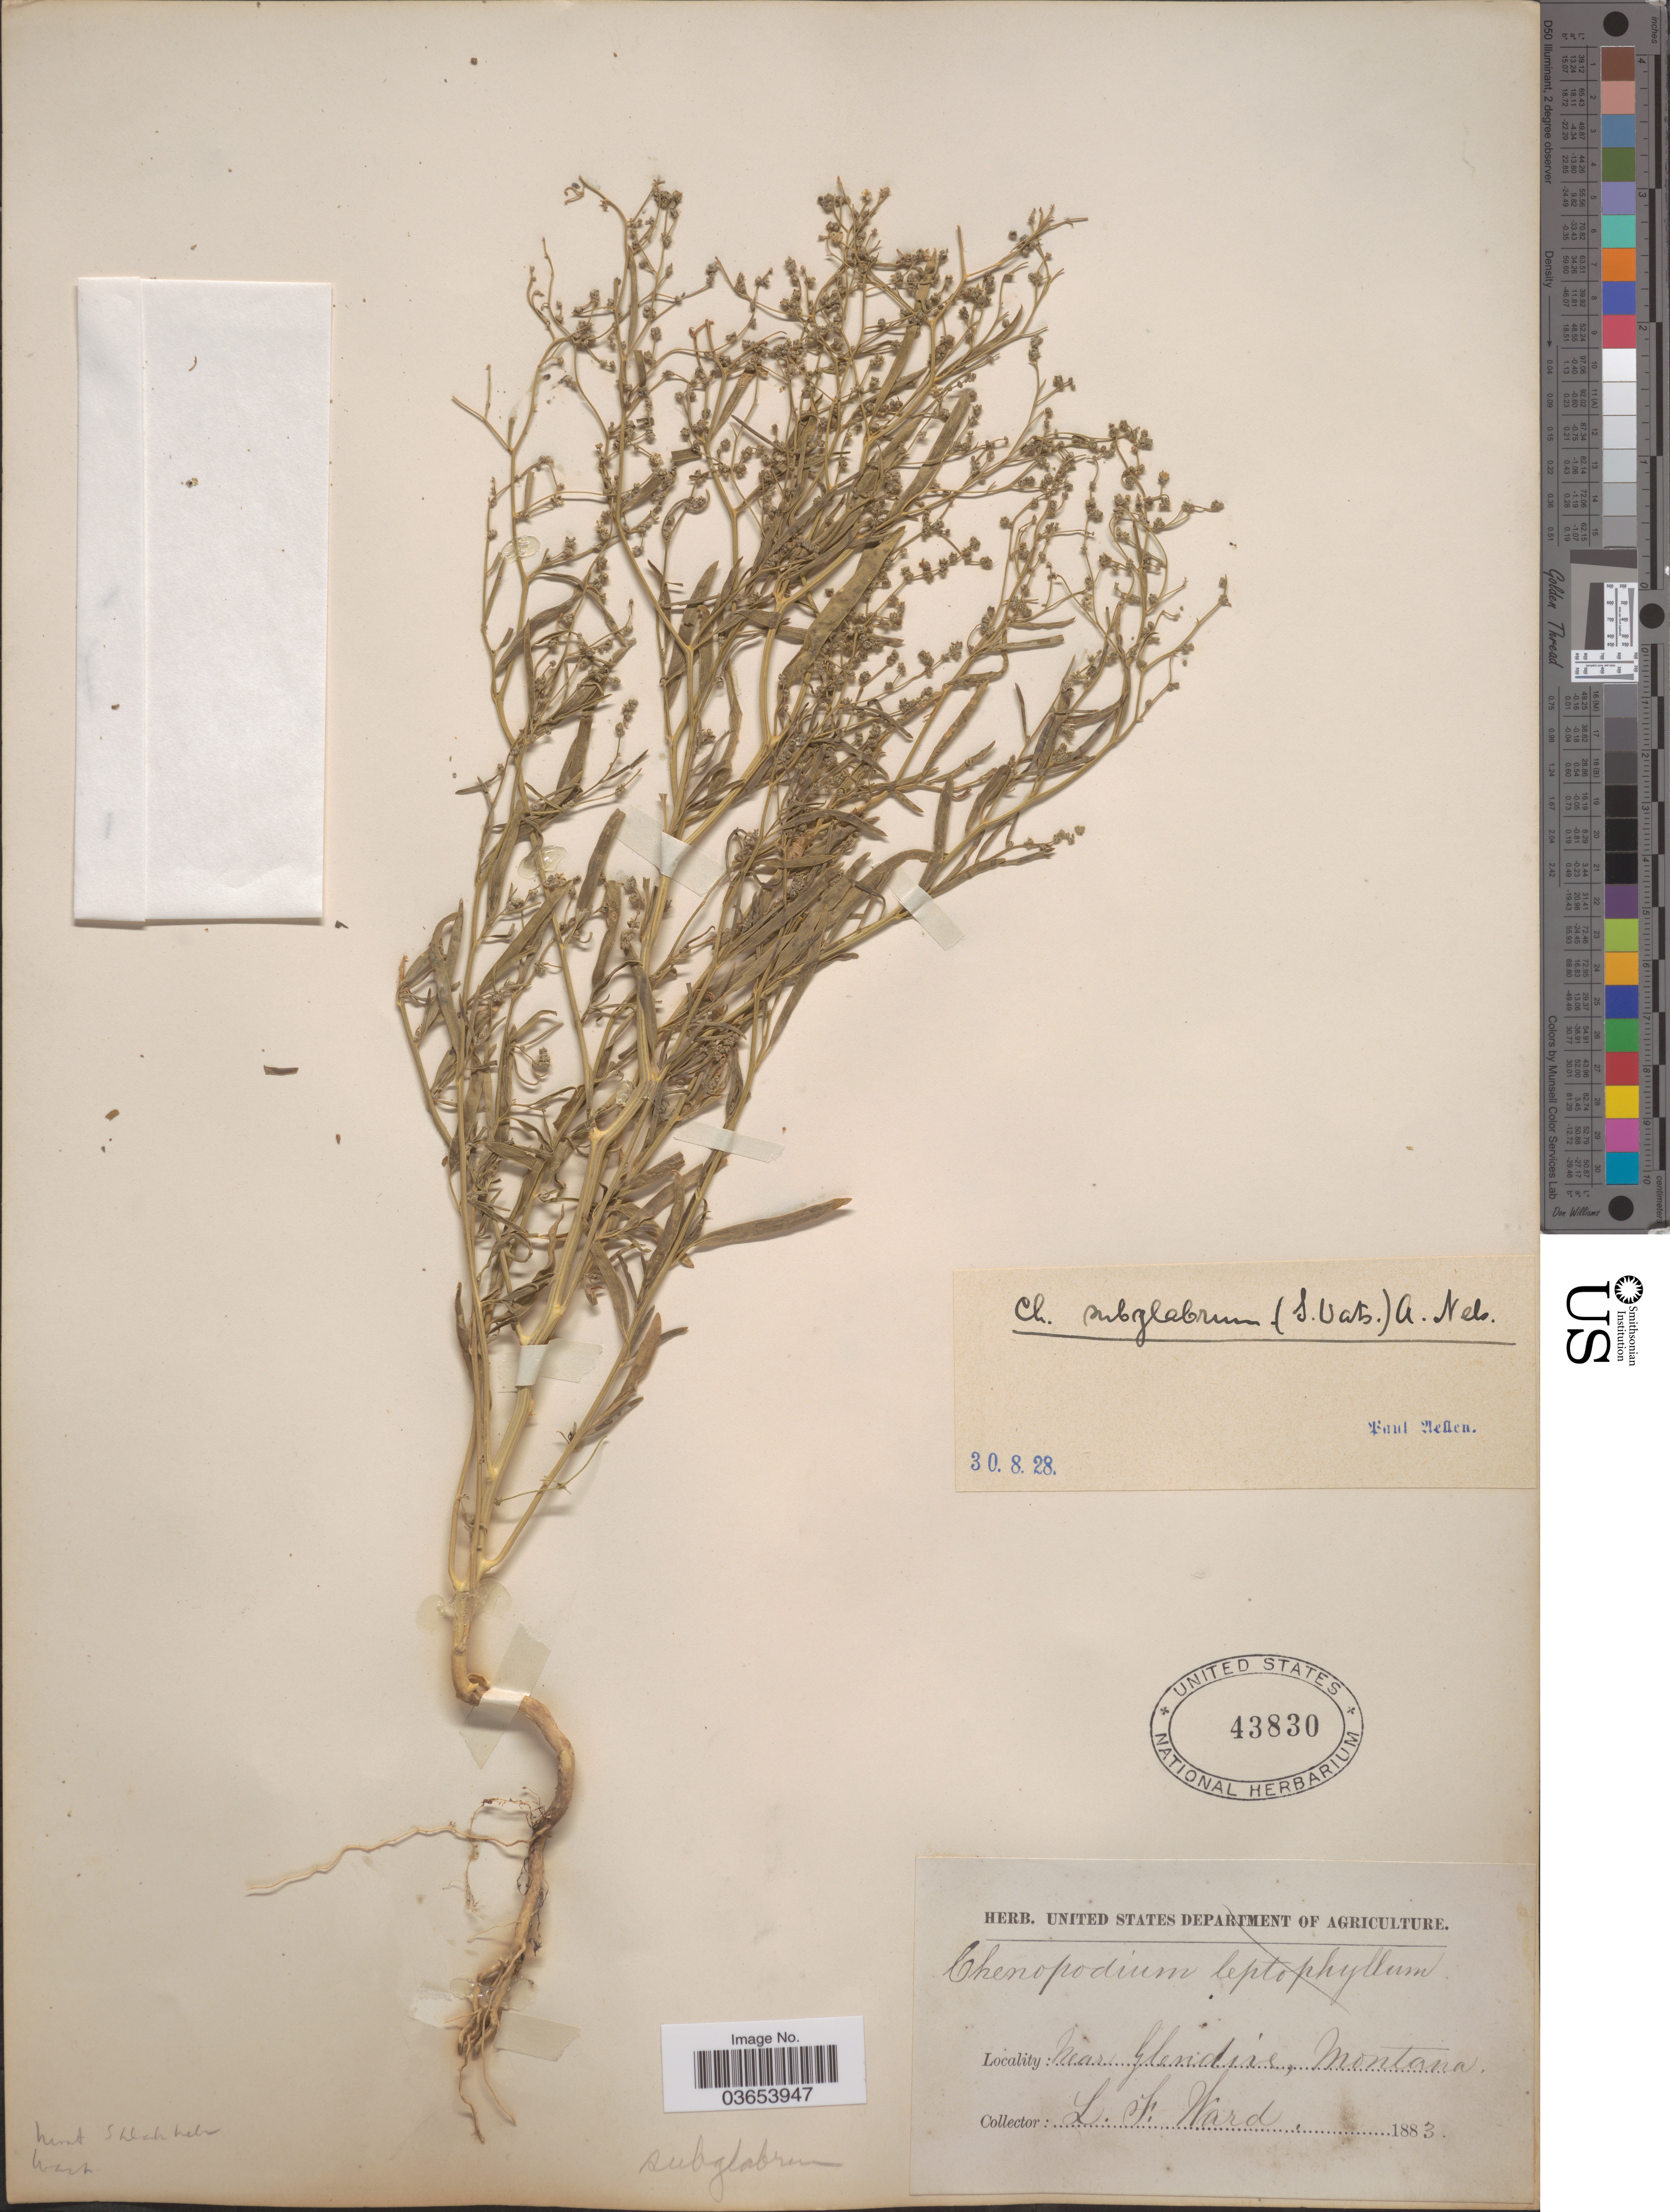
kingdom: Plantae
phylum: Tracheophyta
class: Magnoliopsida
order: Caryophyllales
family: Amaranthaceae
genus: Chenopodium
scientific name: Chenopodium subglabrum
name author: (S. Watson) A. Nelson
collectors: L. Ward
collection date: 1883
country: United States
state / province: Montana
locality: Near Glendive.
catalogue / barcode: US 43830